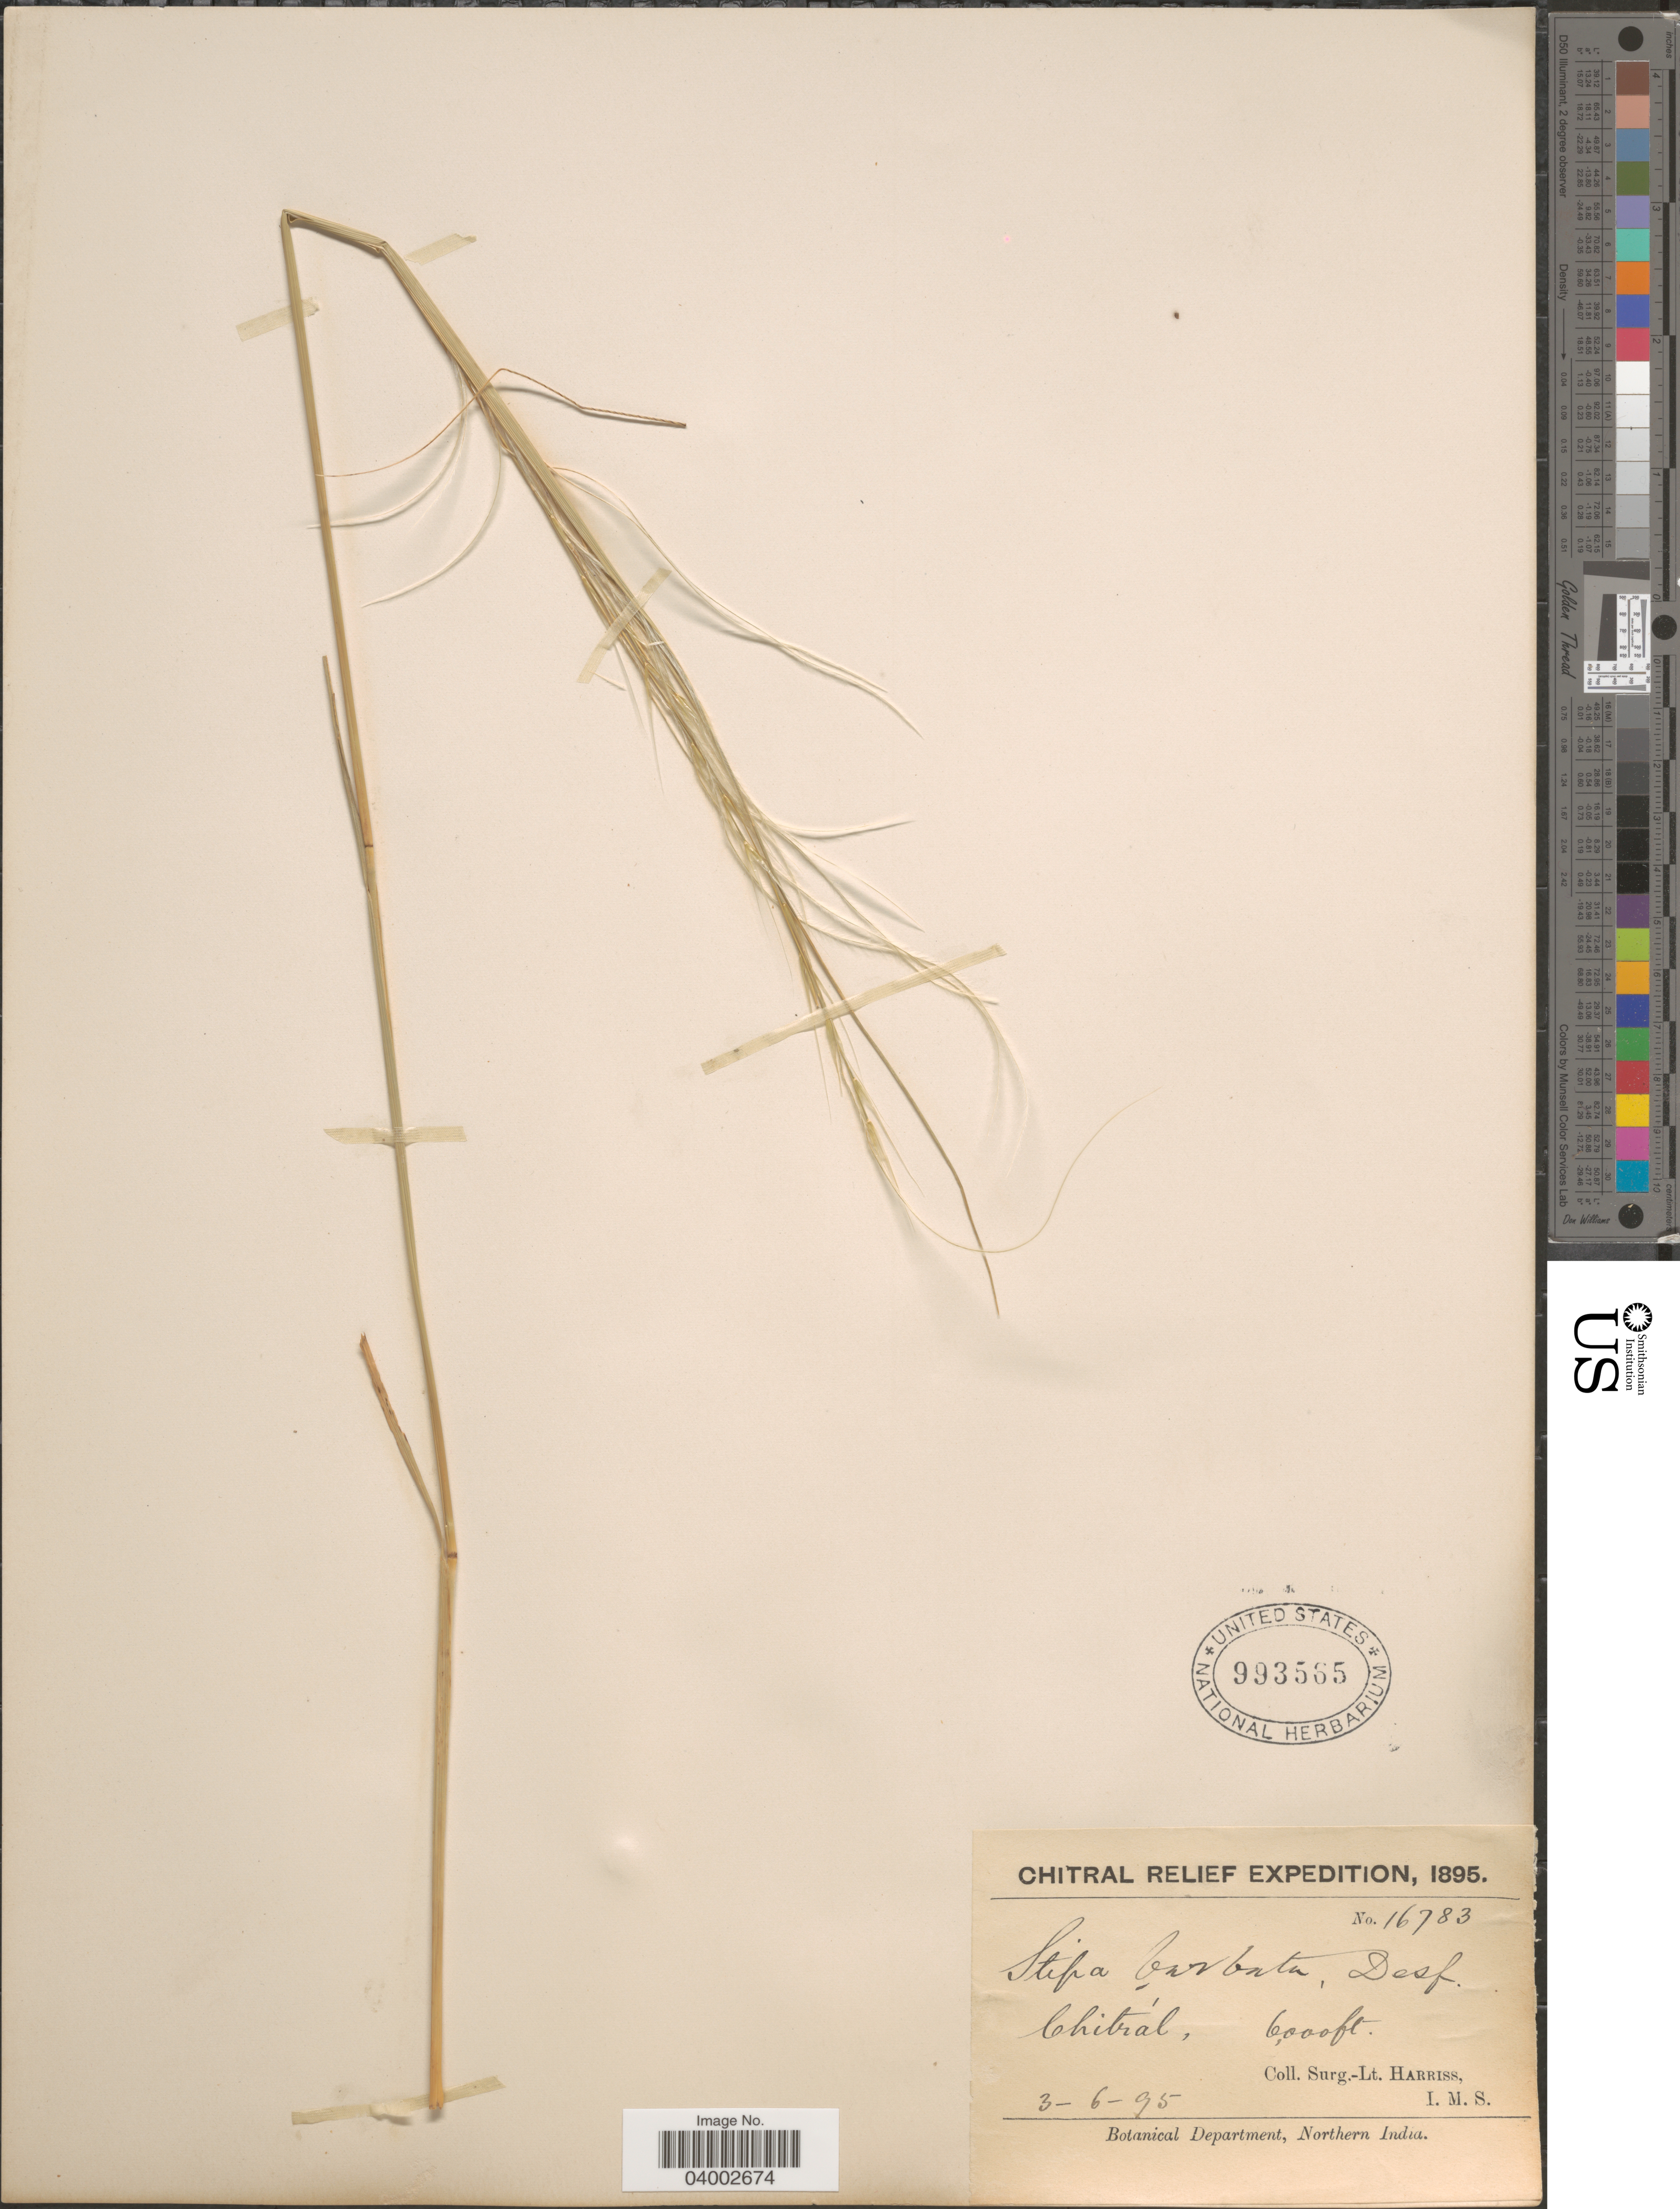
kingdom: Plantae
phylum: Tracheophyta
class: Liliopsida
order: Poales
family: Poaceae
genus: Stipa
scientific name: Stipa barbata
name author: Michx.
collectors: S. A. Harris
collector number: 16783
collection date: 1895-06-03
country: Pakistan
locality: Chitrál.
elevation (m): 1829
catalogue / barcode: US 993565